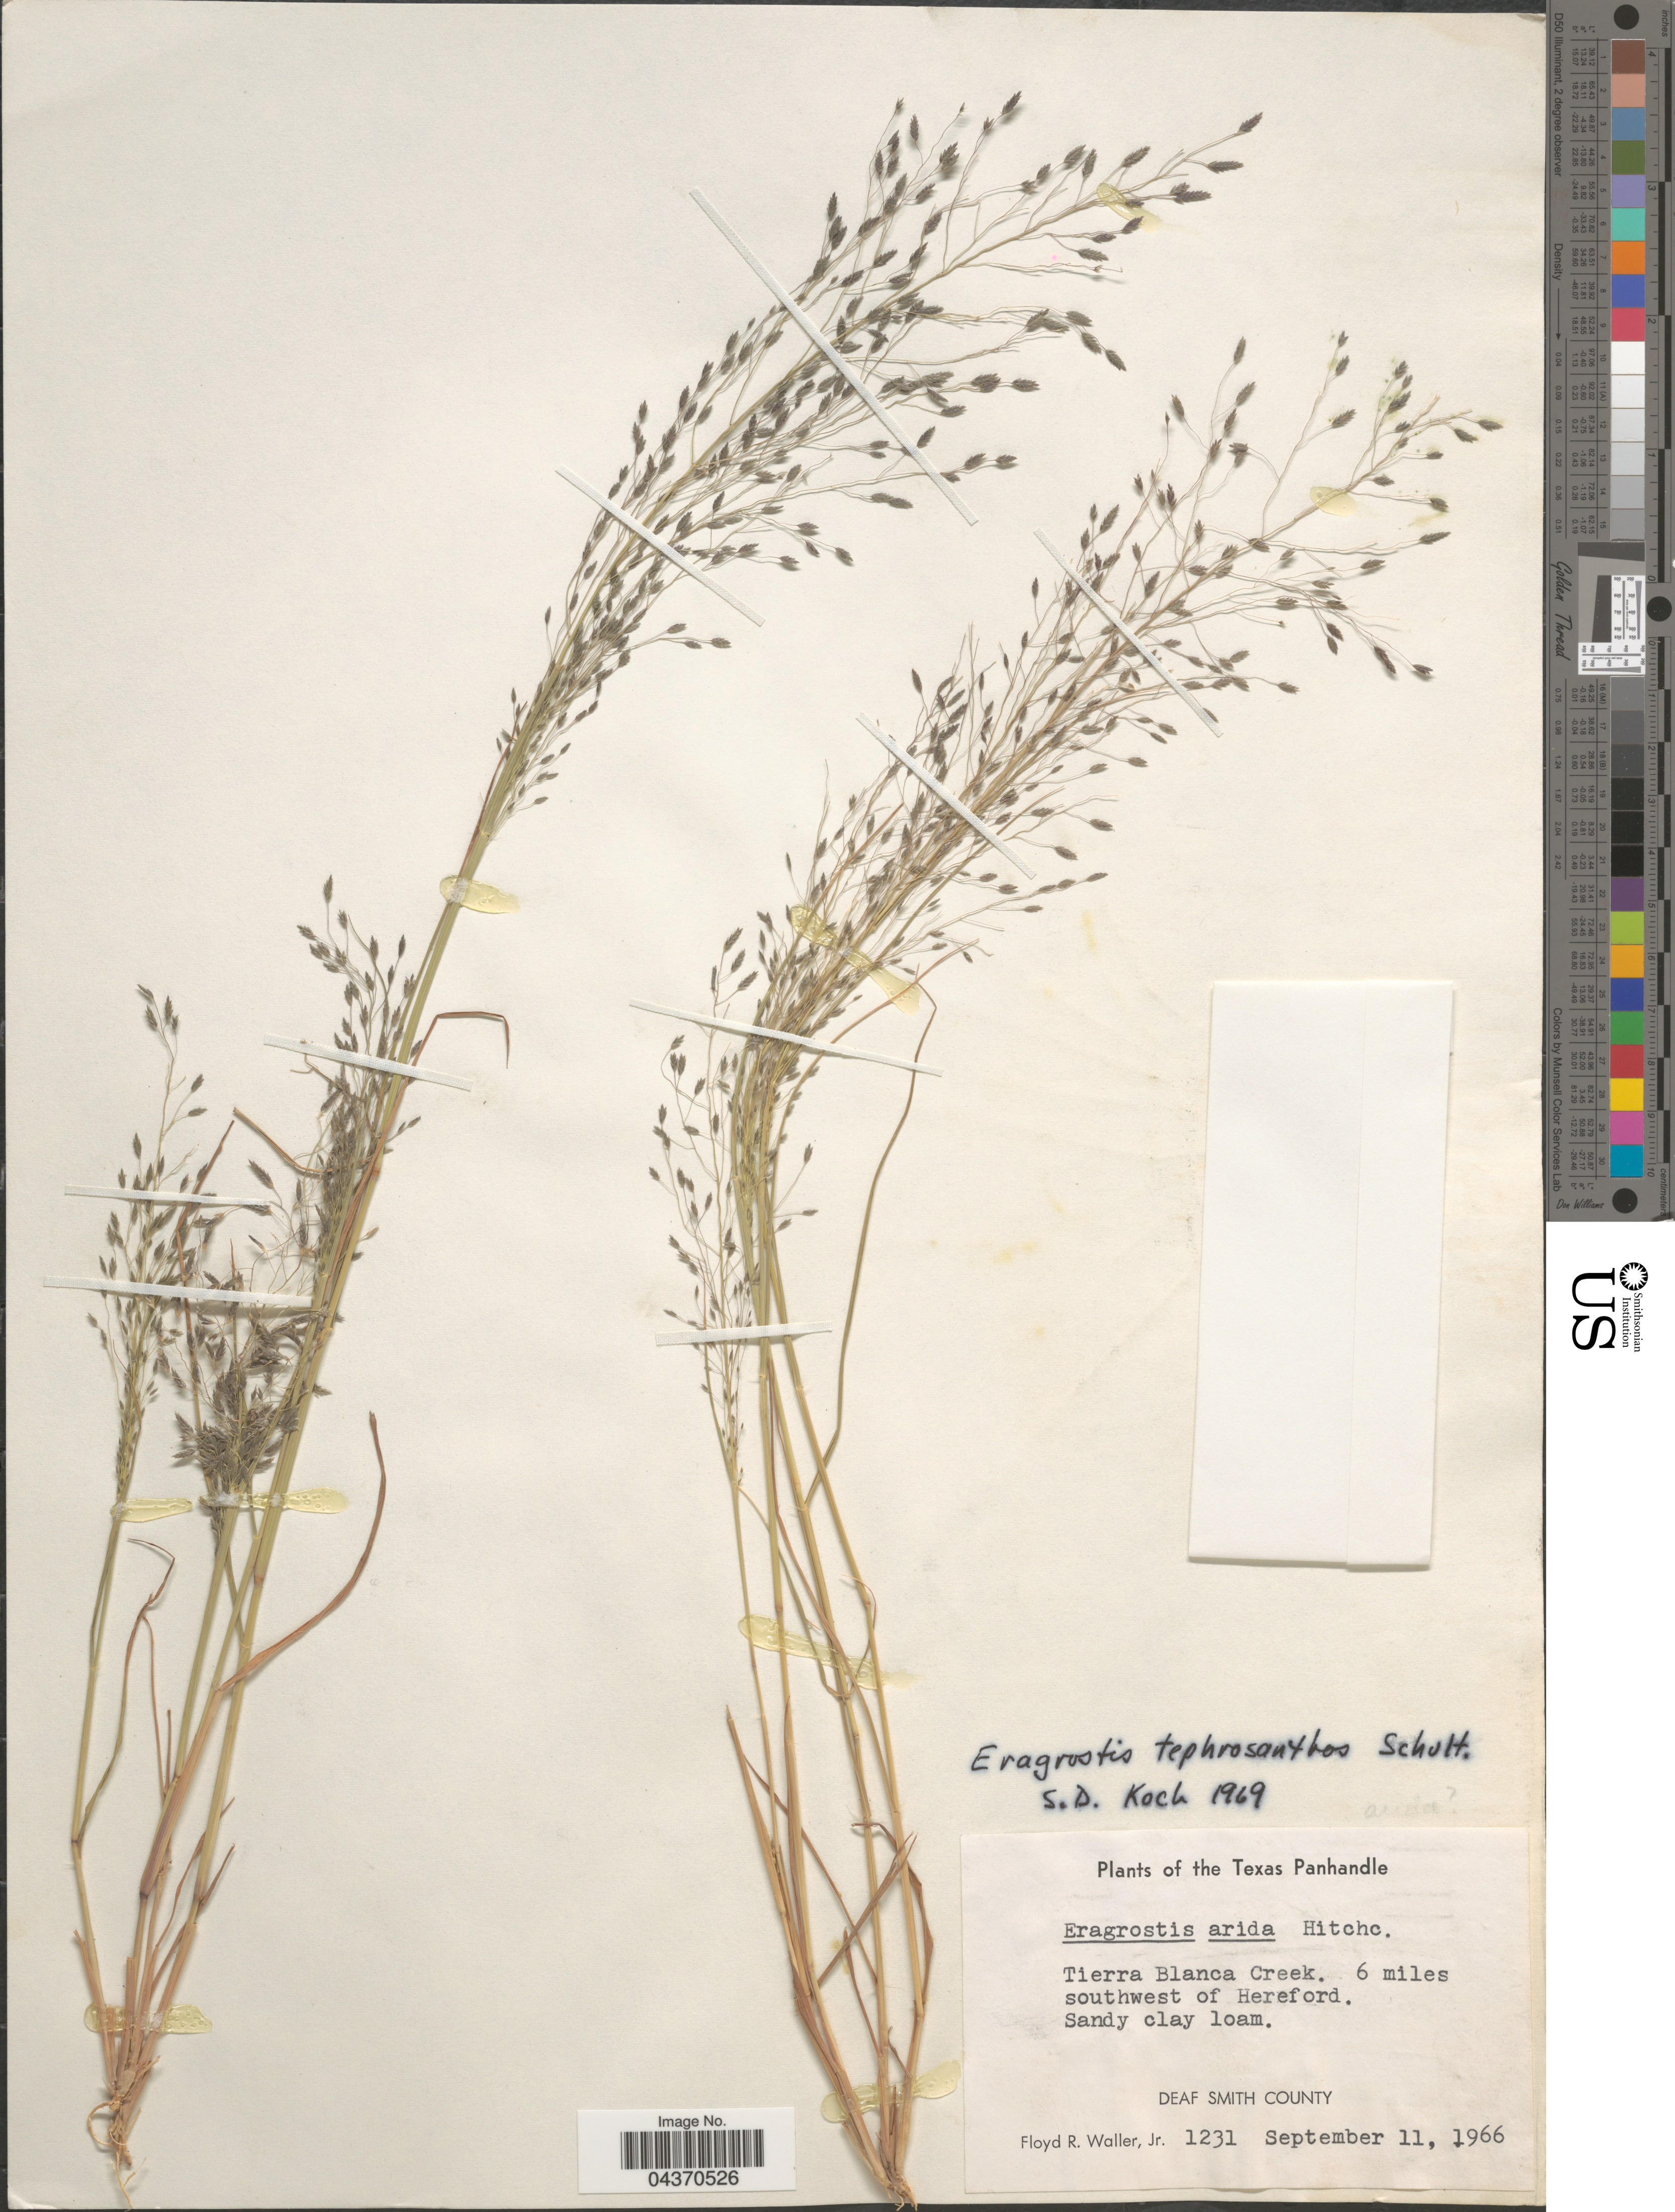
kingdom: Plantae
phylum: Tracheophyta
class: Liliopsida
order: Poales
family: Poaceae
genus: Eragrostis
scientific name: Eragrostis pectinacea var. miserrima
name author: (E. Fourn.) Reeder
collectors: F. R. Waller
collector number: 1231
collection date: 1966-09-11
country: United States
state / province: Texas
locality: Texas Panhandle. Tierra Blanca Creek. 6 miles southwest of Hereford. Deaf Smith County.